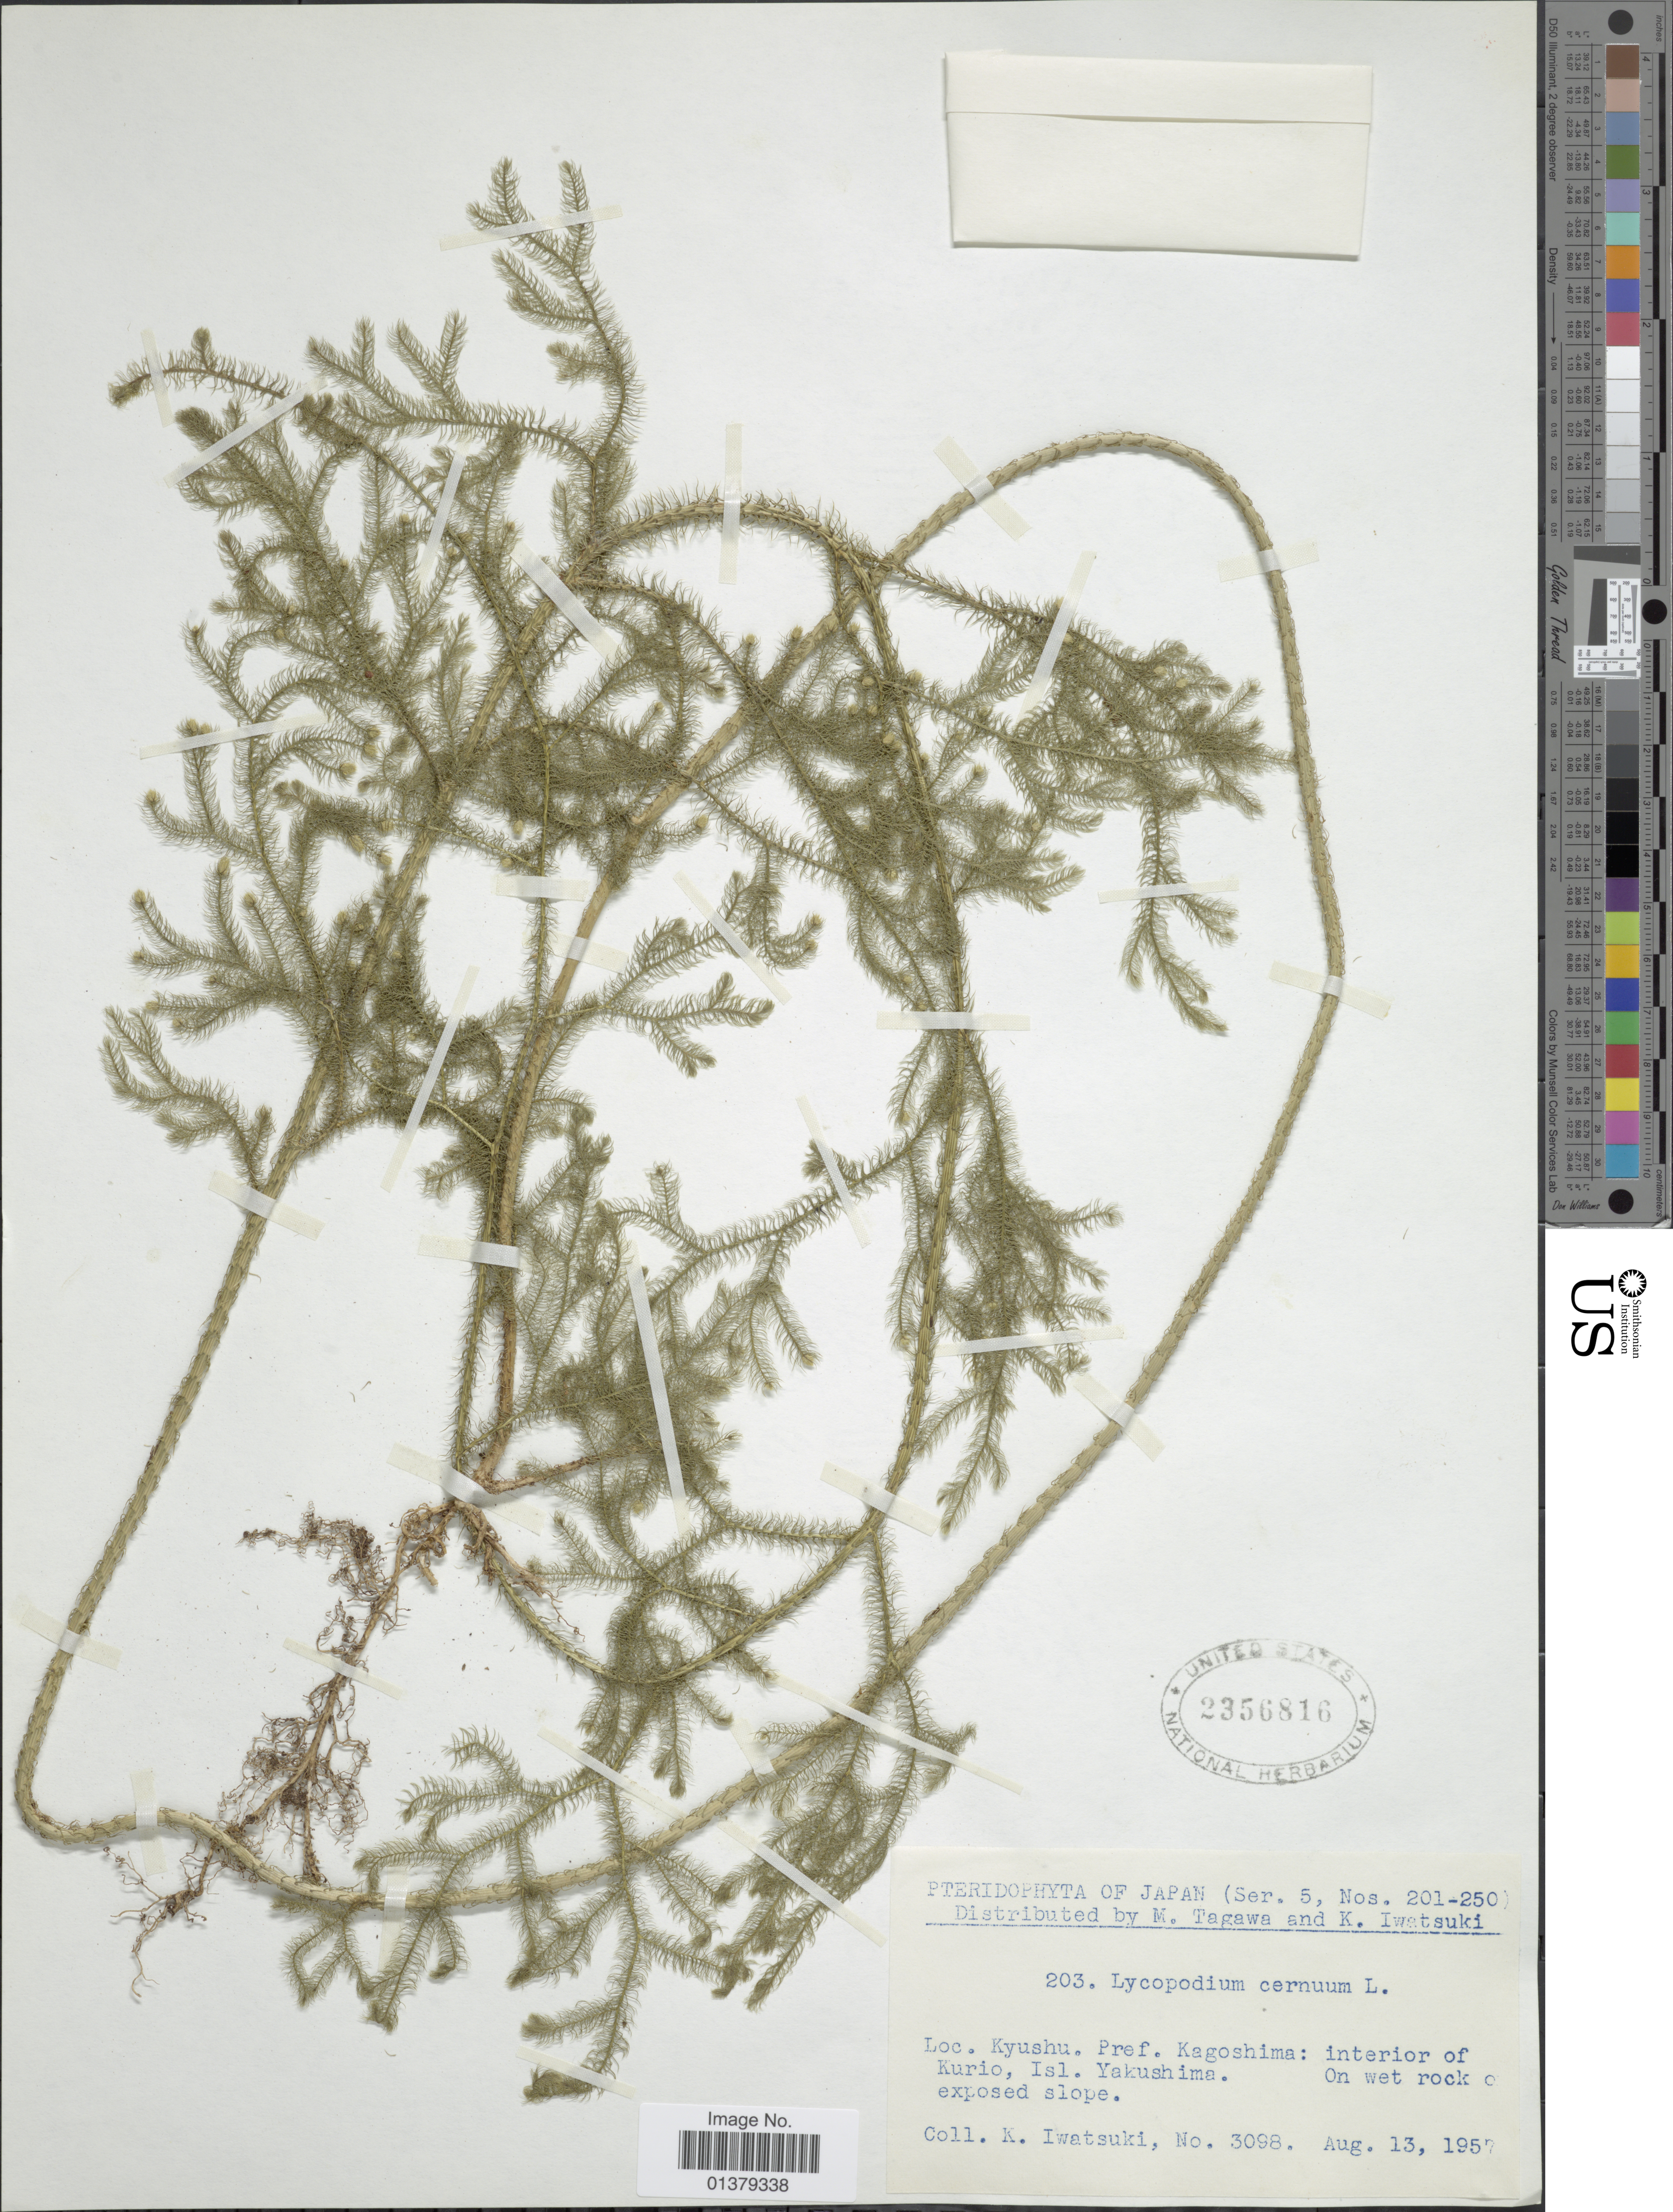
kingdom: Plantae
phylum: Tracheophyta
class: Lycopodiopsida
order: Lycopodiales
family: Lycopodiaceae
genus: Palhinhaea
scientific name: Palhinhaea cernua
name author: (L.) Vasc. & Franco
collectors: K. Iwatsuki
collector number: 3098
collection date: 1957-08-13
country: Japan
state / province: Kagosima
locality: Kyushu Pref Kagoshima: interior of Kurio, Isl Yakushima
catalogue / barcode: US 2356816